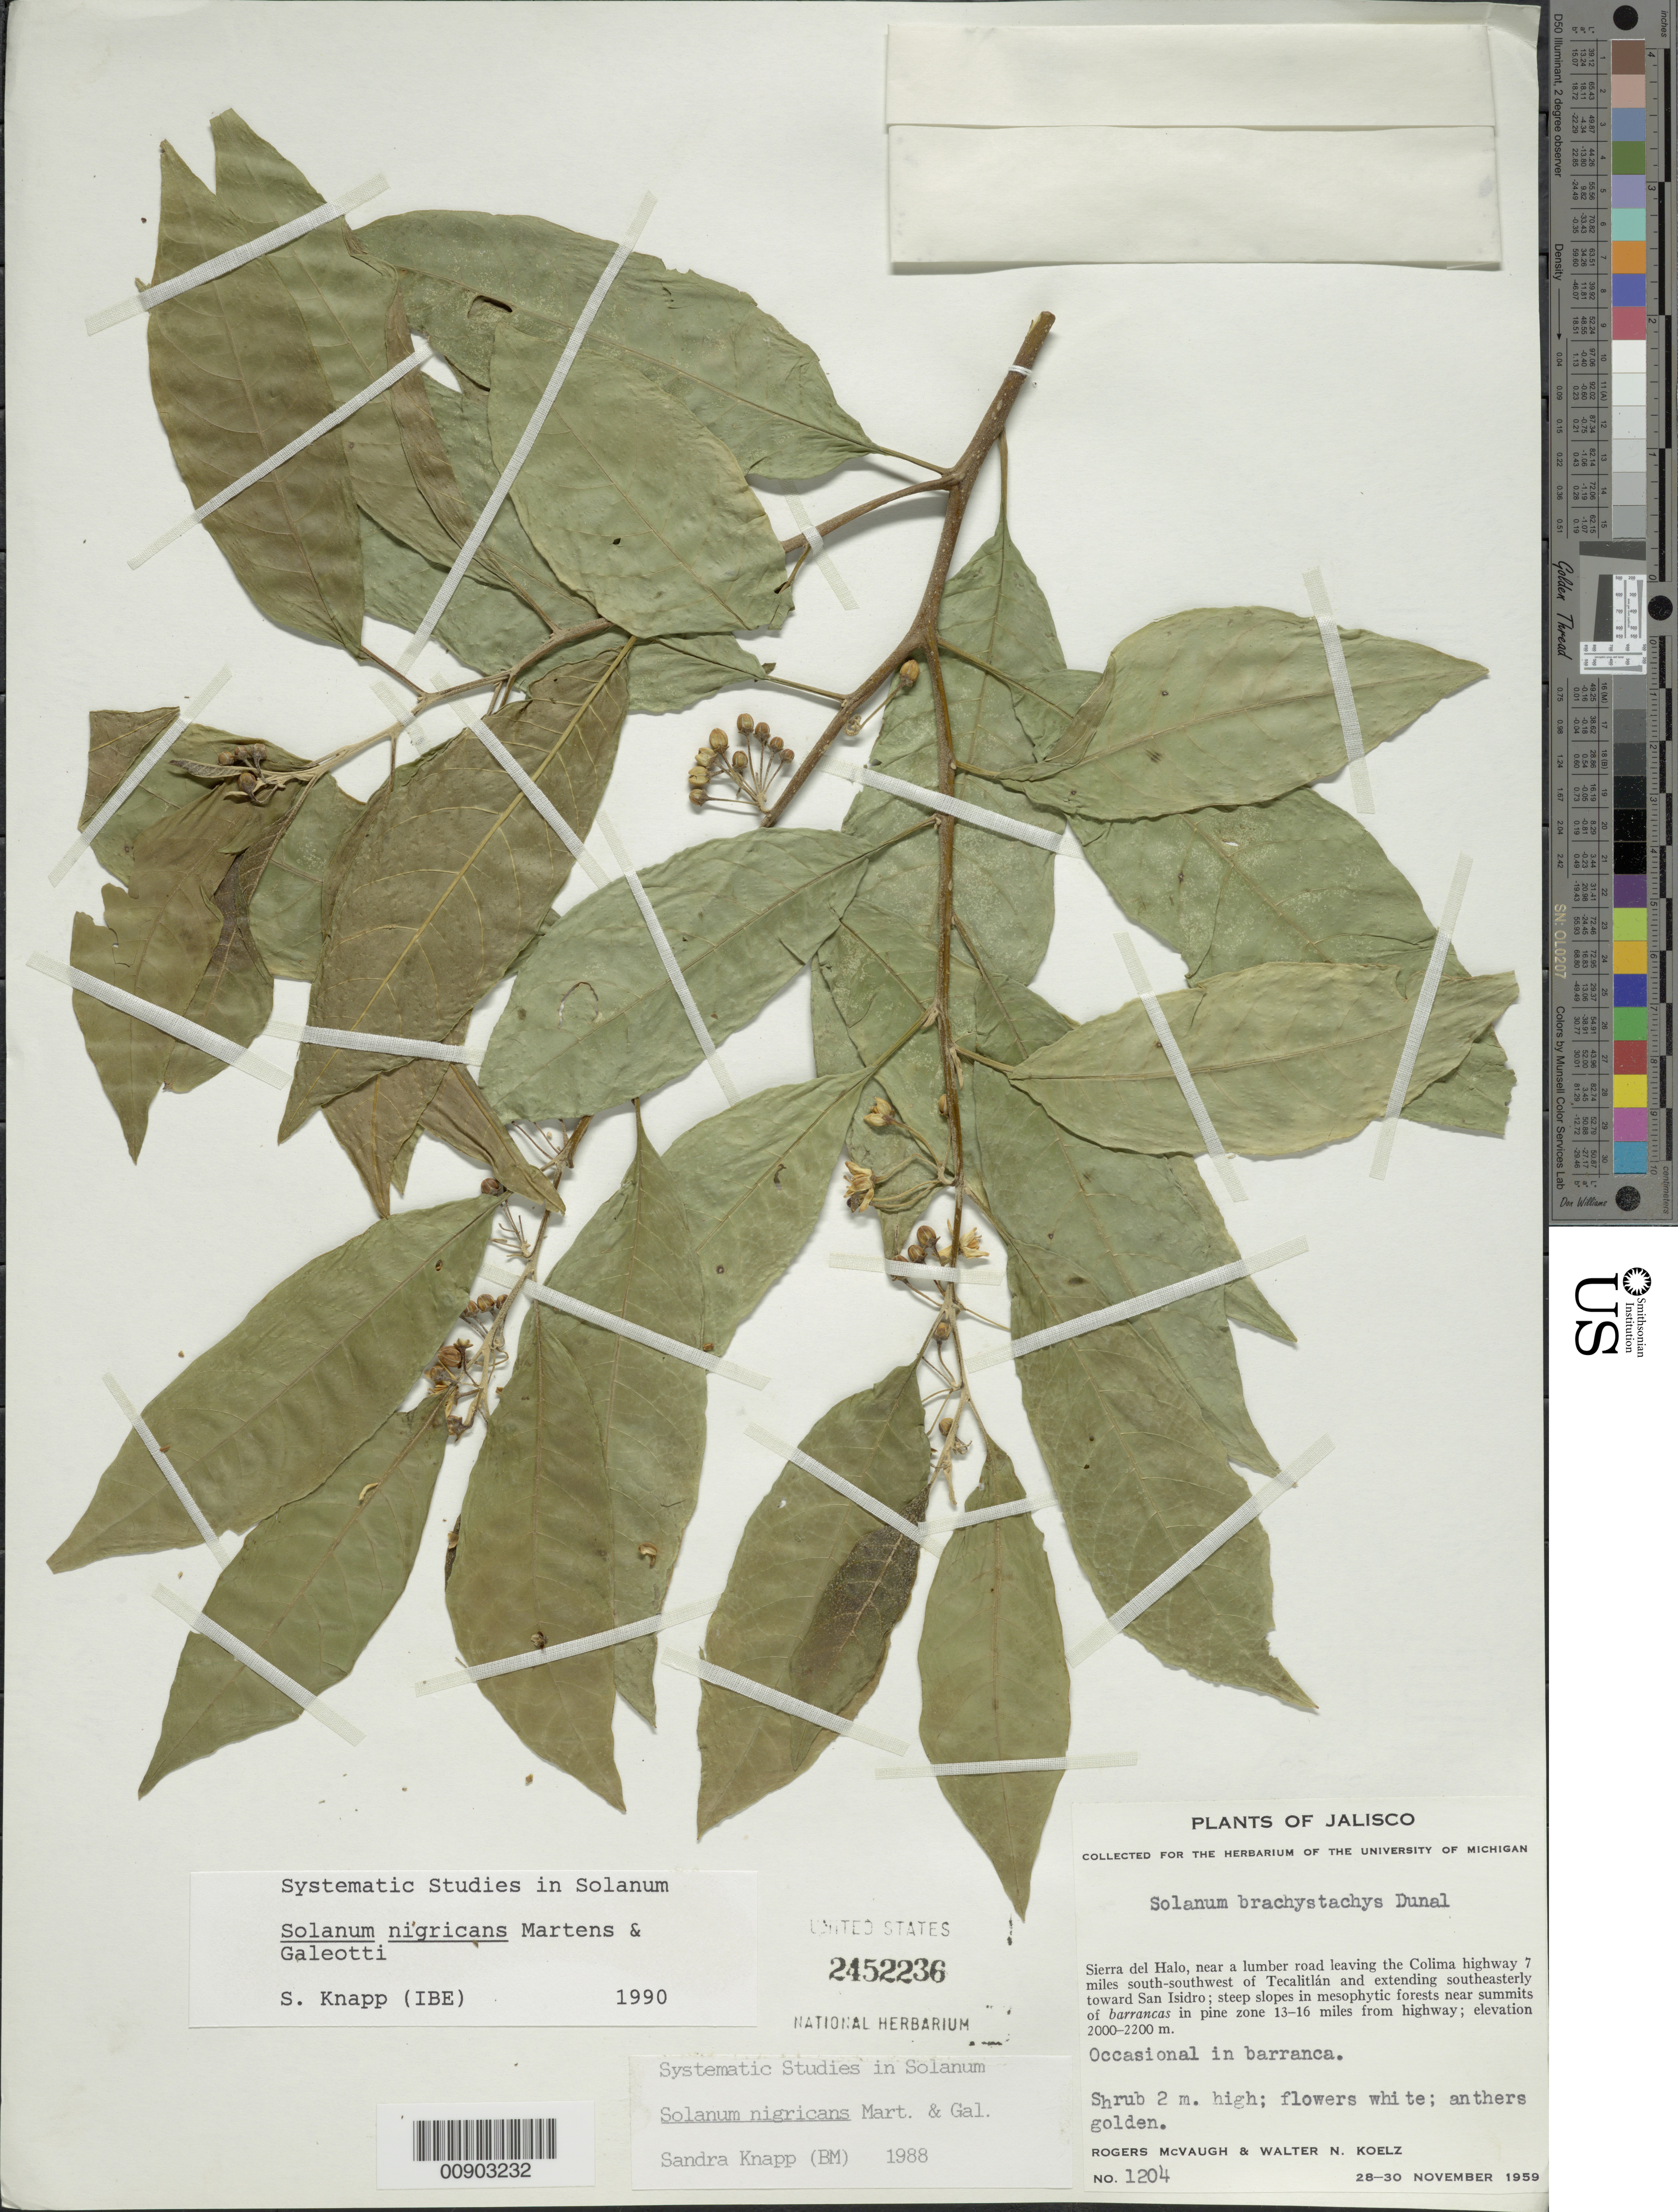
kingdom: Plantae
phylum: Tracheophyta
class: Magnoliopsida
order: Solanales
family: Solanaceae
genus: Solanum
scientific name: Solanum nigricans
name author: M. Martens & Galeotti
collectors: R. McVaugh & W. N. Koelz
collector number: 1204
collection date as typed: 28 Nov 1959 to 30 Nov 1959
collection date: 1959-11-28/1959-11-30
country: Mexico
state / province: Jalisco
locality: Sierra del Halo, near lumber road leaving the Colima highway 7 miles south-southwest of Tecatitlán and extending southeasterly towards San Isidro. Near summits of barrancas in pine zone 13-16 mi. from hwy.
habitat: Steep slopes in in mesophytic forest near summits of barrancas in pine zone 13-16 miles from highway.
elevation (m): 2200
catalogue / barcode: US 2452236